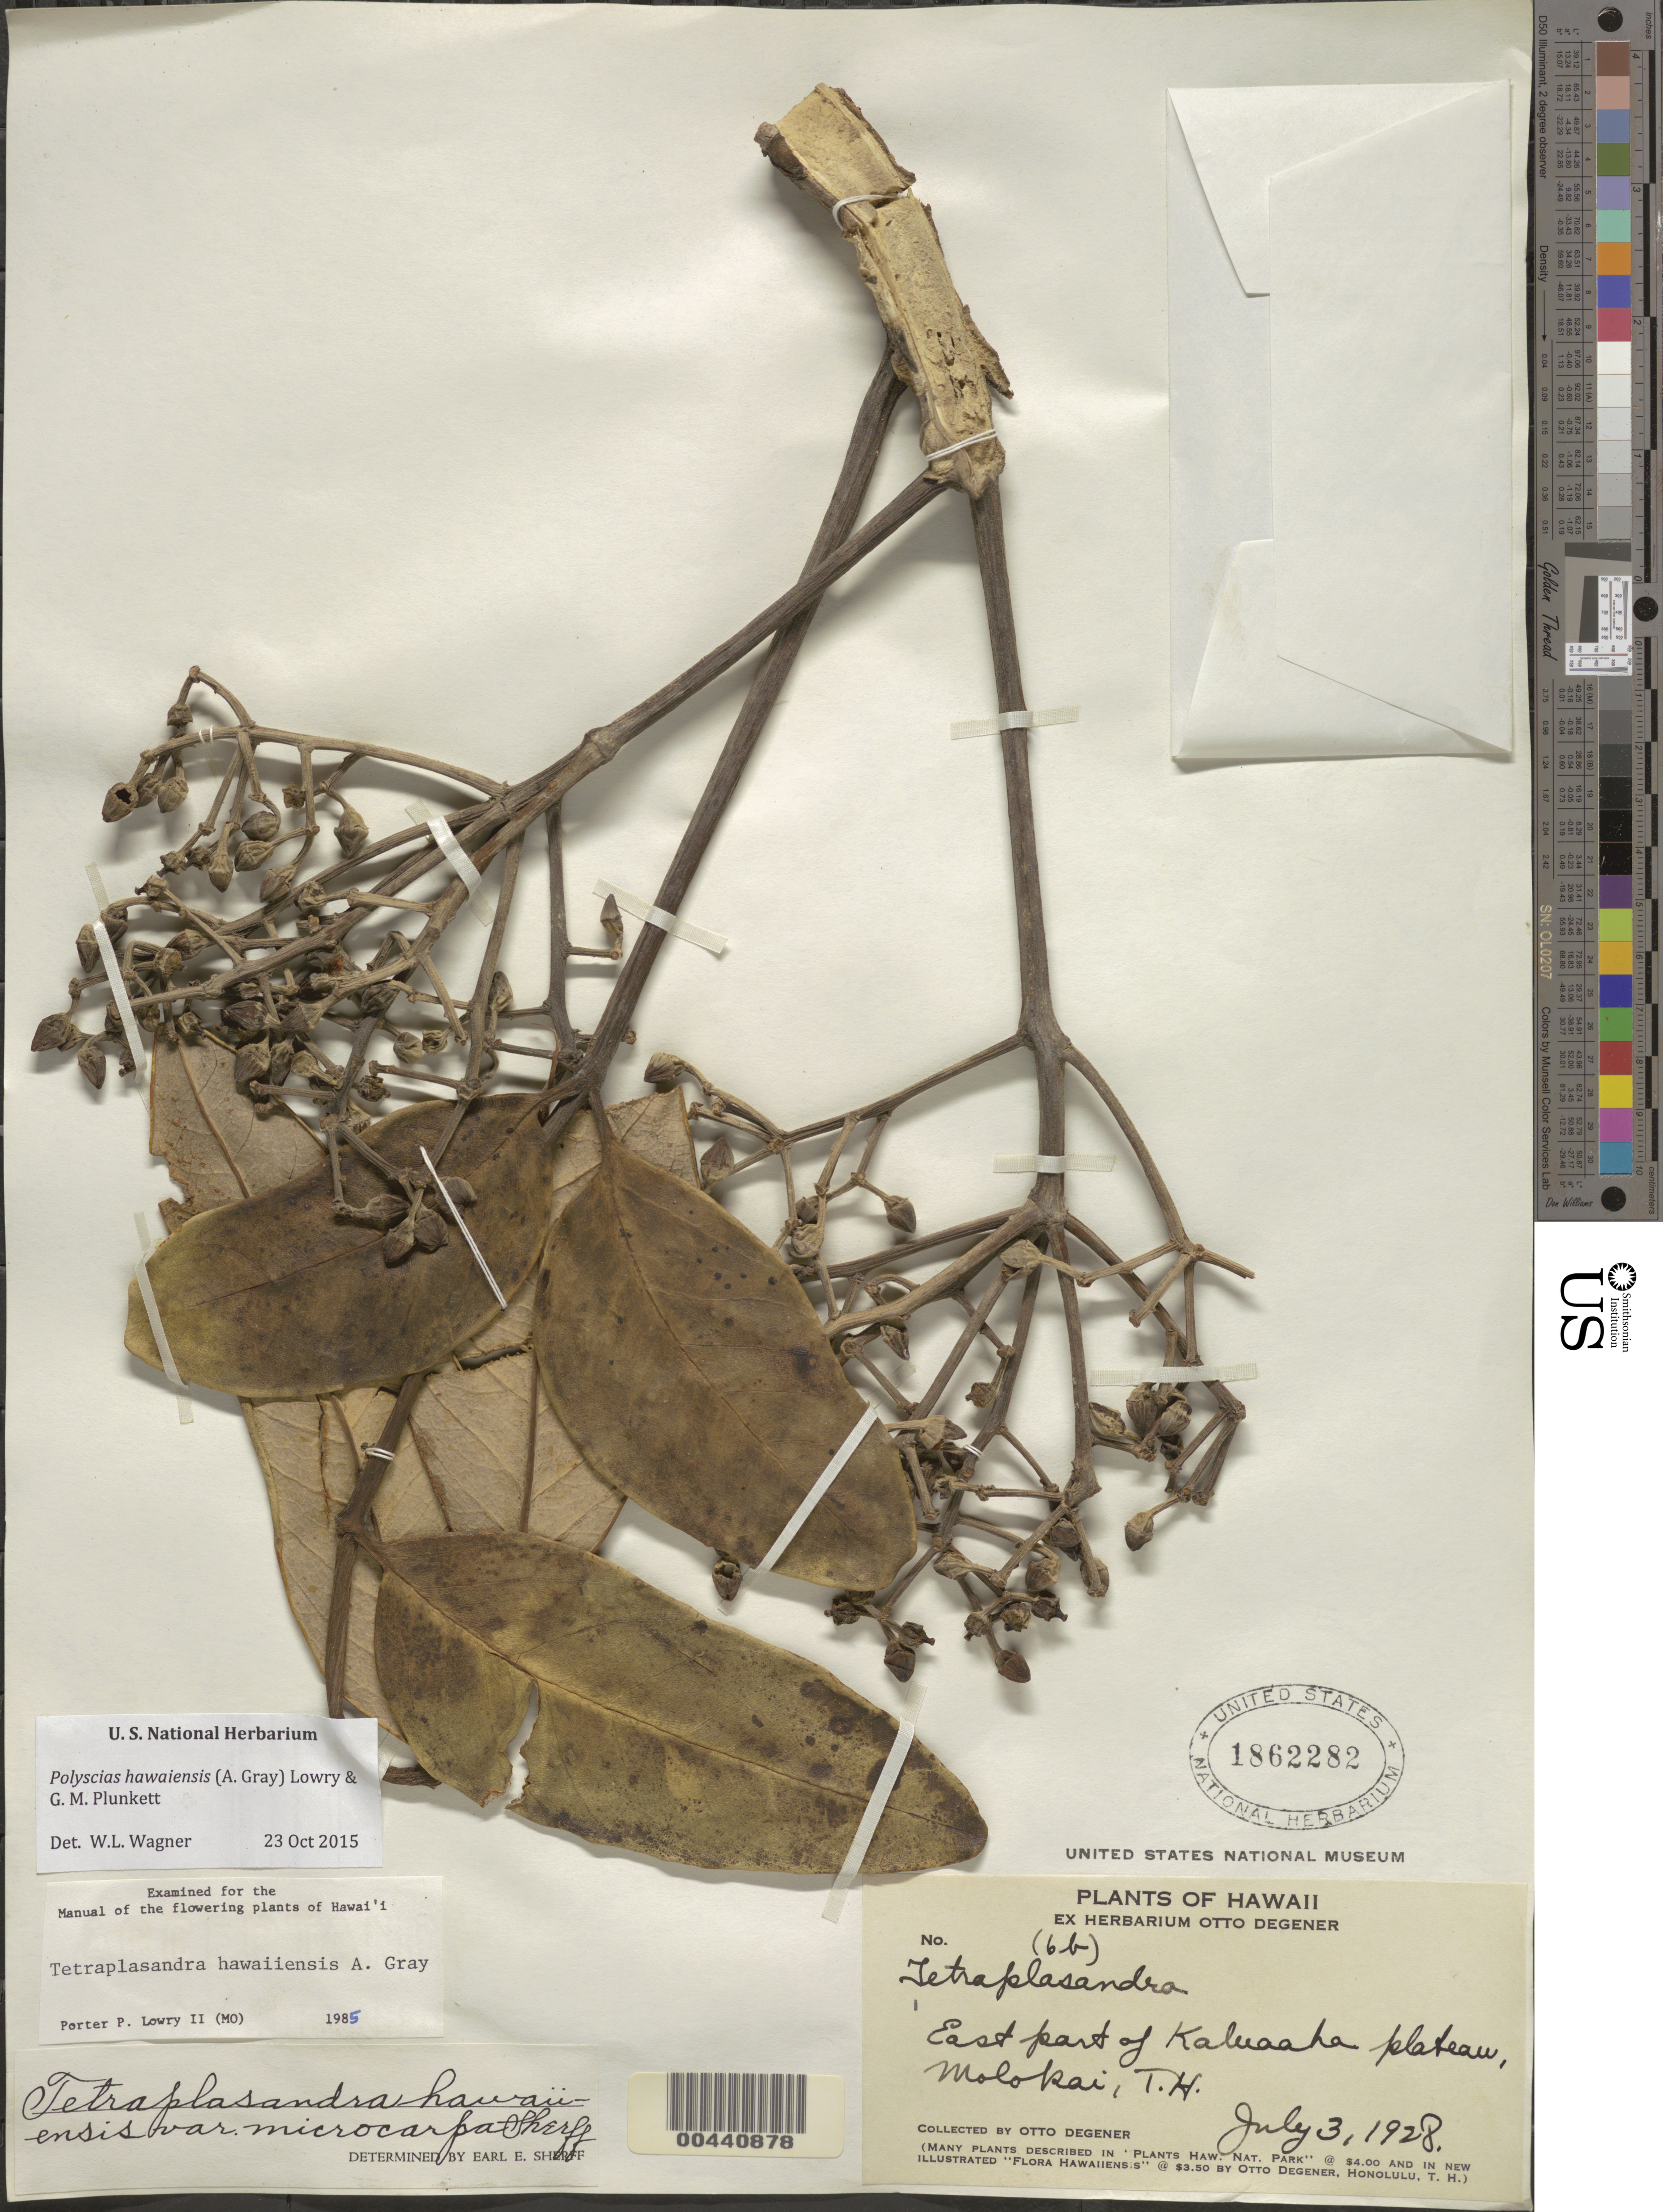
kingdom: Plantae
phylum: Tracheophyta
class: Magnoliopsida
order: Apiales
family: Araliaceae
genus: Polyscias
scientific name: Polyscias hawaiensis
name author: (A. Gray) Lowry & G. M. Plunkett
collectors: O. Degener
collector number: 6b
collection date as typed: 3 Jul 1928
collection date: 1928-07-03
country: United States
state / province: Hawaii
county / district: Maui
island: Moloka'i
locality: East part of Kaluaaha Plateau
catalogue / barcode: US 1862282